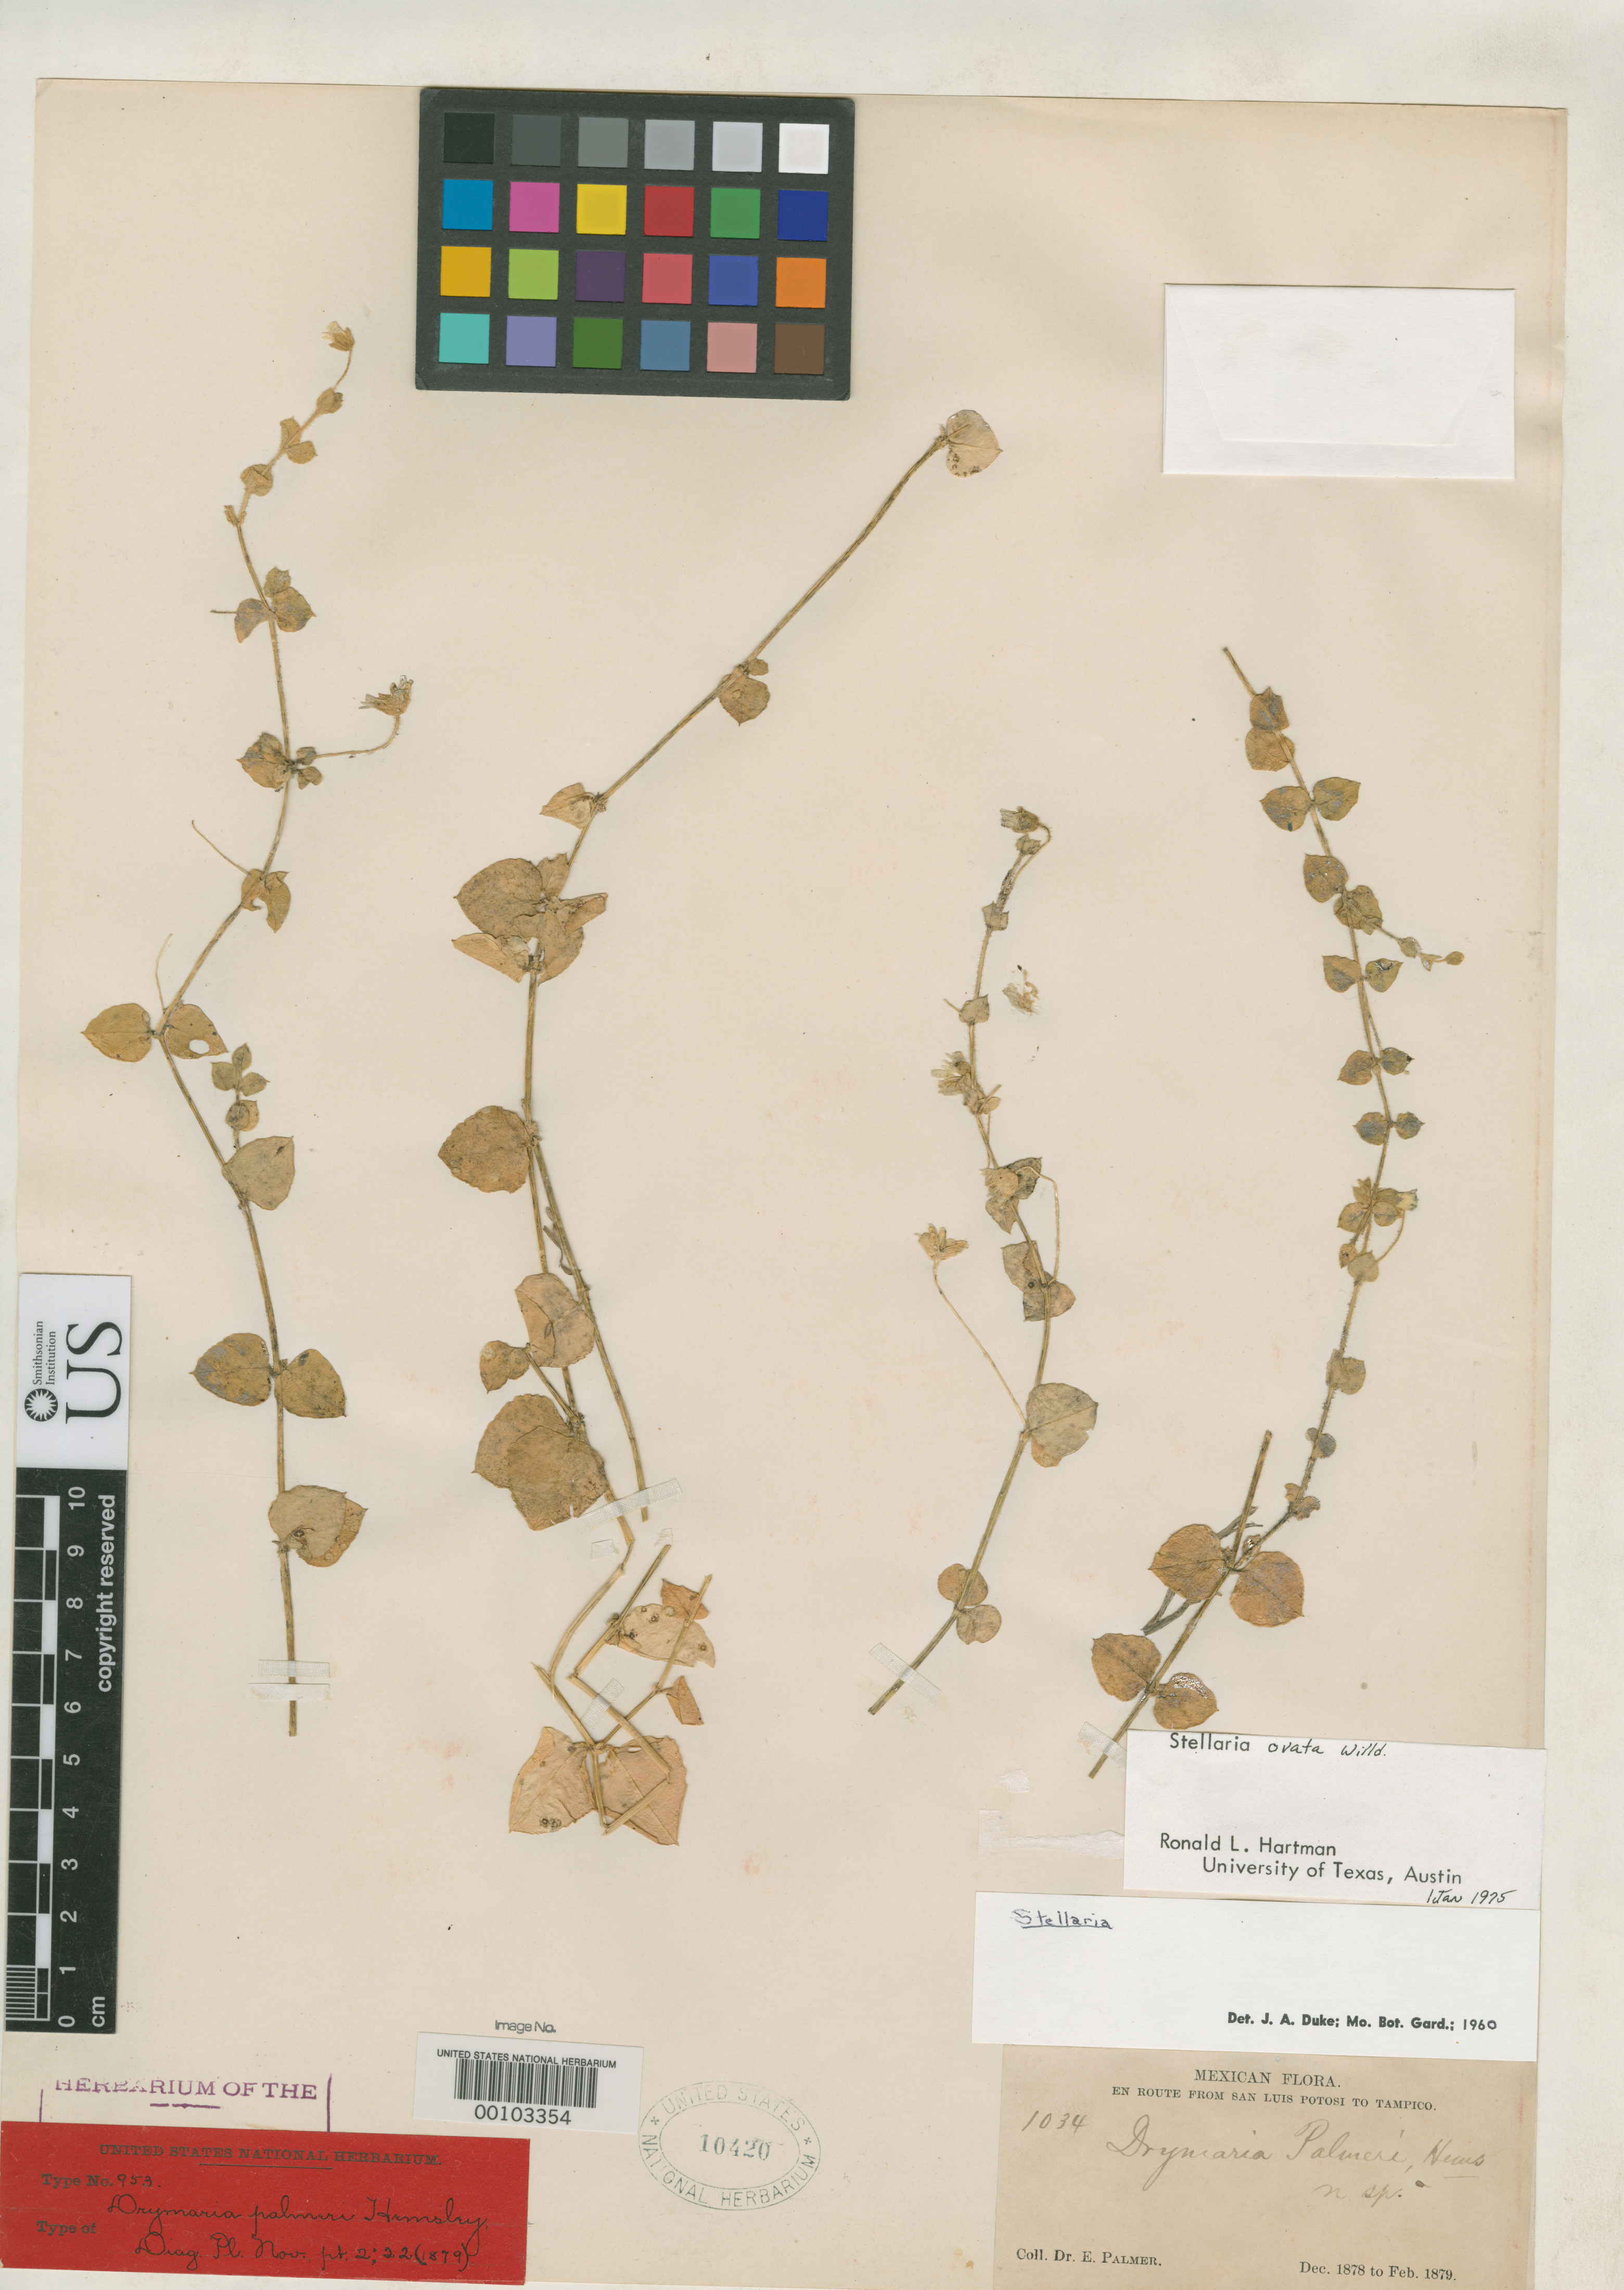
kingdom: Plantae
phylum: Tracheophyta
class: Magnoliopsida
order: Caryophyllales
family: Caryophyllaceae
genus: Drymaria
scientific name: Drymaria palmeri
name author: Hemsl.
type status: Isosyntype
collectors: E. Palmer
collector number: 1034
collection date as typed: Dec 1878 to -- Feb 1879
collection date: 1878-12/1879-02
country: Mexico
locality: E of Monserrat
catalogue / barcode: US 10420